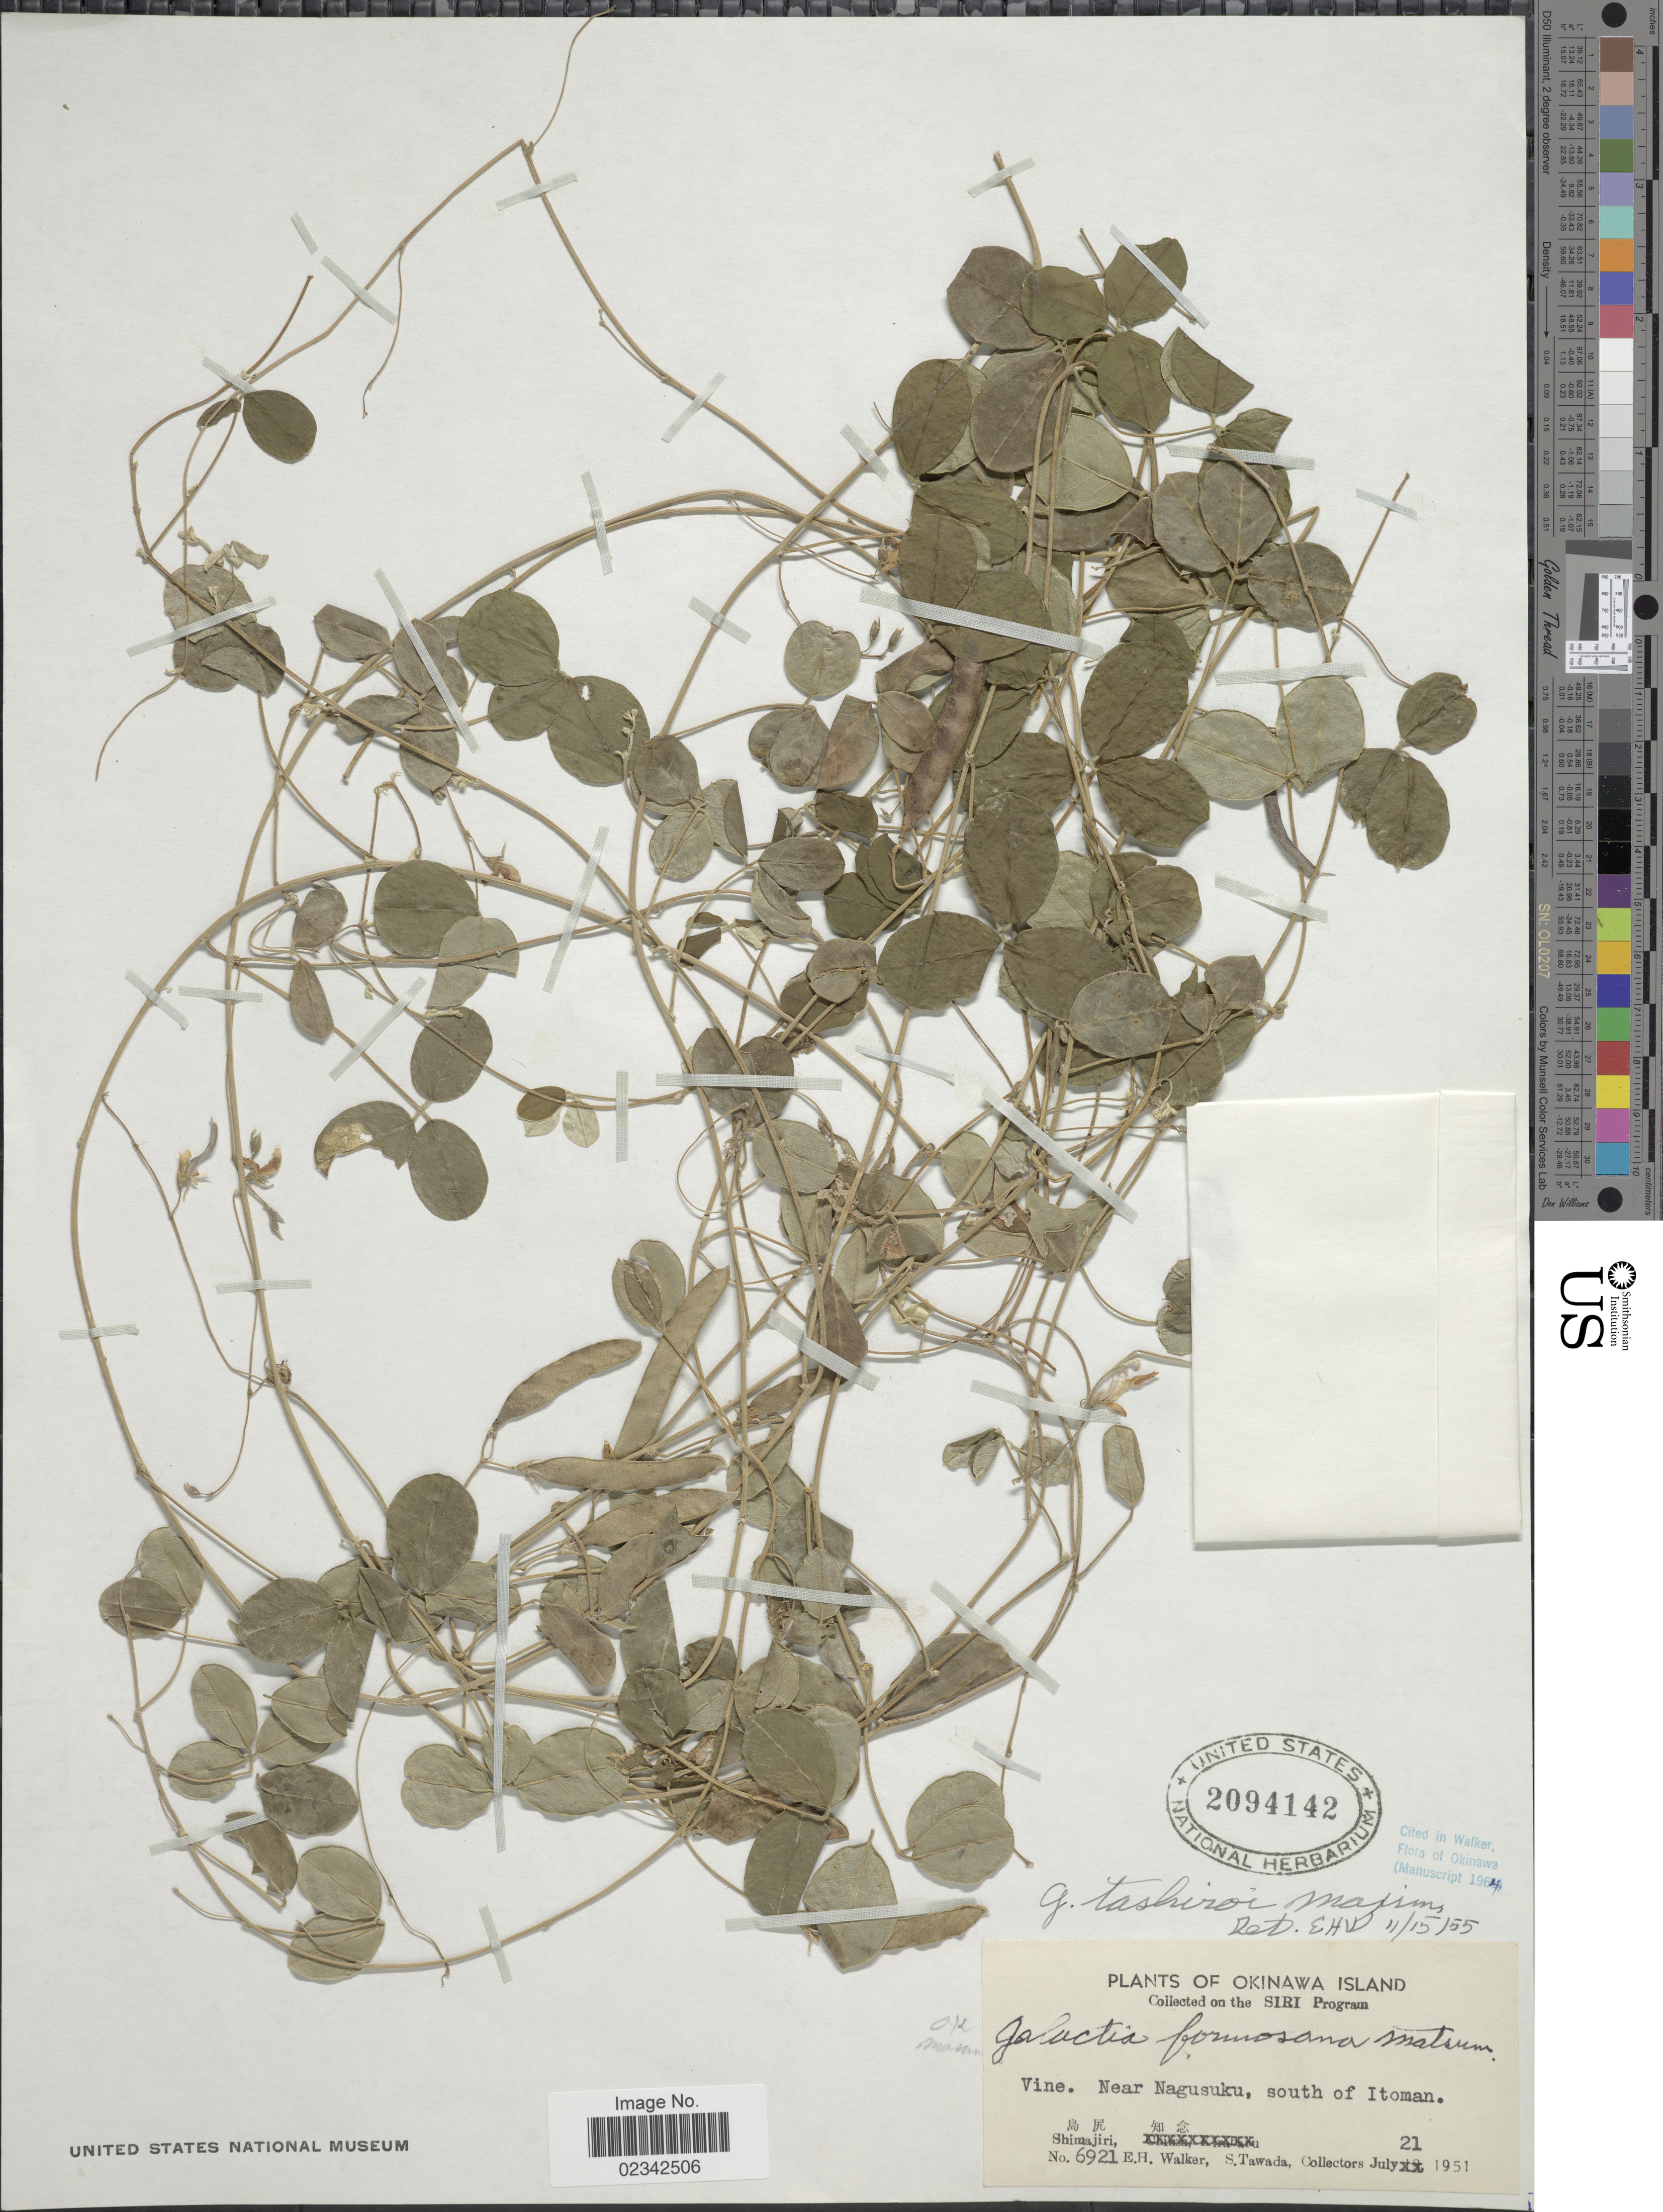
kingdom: Plantae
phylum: Tracheophyta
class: Magnoliopsida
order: Fabales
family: Fabaceae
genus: Galactia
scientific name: Galactia tashiroi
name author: Maxim.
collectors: E. H. Walker & S. Tawada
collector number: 6921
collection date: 1951-07-21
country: Japan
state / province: Okinawa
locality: Okinawa Island, Vine, near Nagusuku, south of Itoman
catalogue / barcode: US 2094142